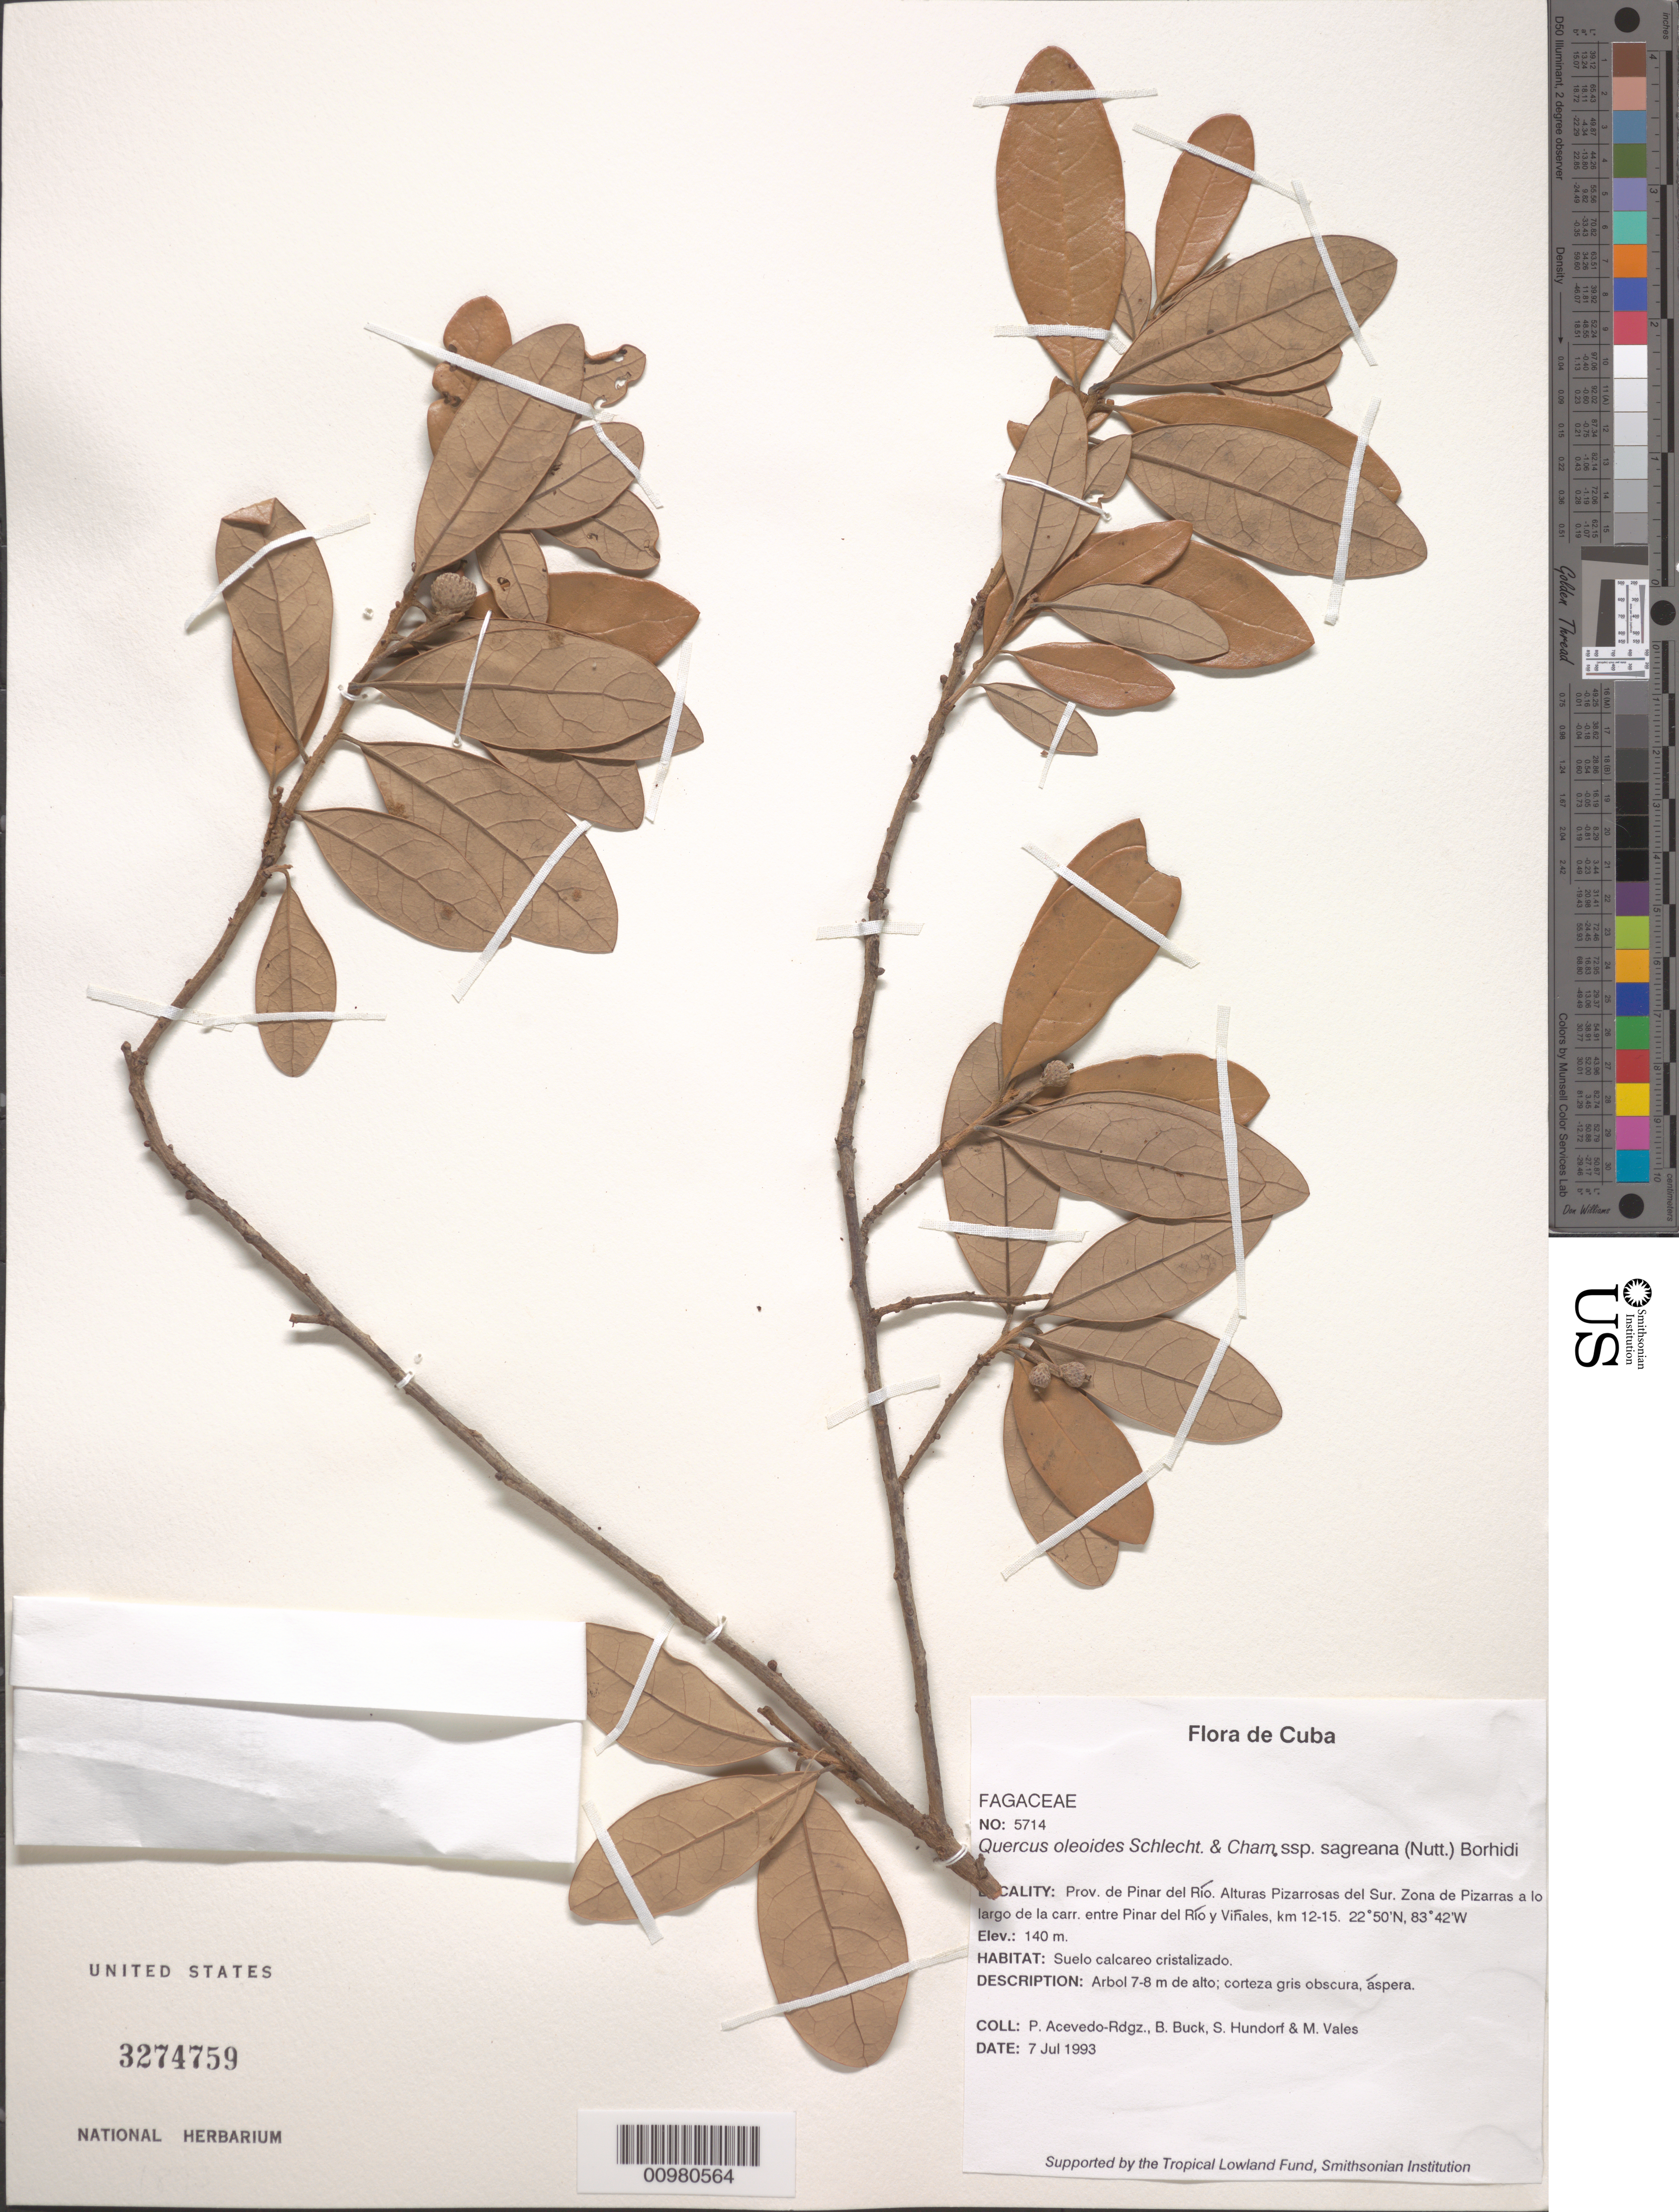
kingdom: Plantae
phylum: Tracheophyta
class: Magnoliopsida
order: Fagales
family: Fagaceae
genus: Quercus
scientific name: Quercus oleoides var. sagraeana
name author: Schltdl. & Cham.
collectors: P. Acevedo-Rodr., B. Buck, S. Hundorf & M. Vales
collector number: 5714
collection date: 1993-07-07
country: Cuba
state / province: Pinar del Río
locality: Alturas Pizarrosas del Sur. Zona de Pizarras a lo largo de la carr. entre Pinar del Río y Viñales, km 12-15.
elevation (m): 140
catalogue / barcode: US 3274759